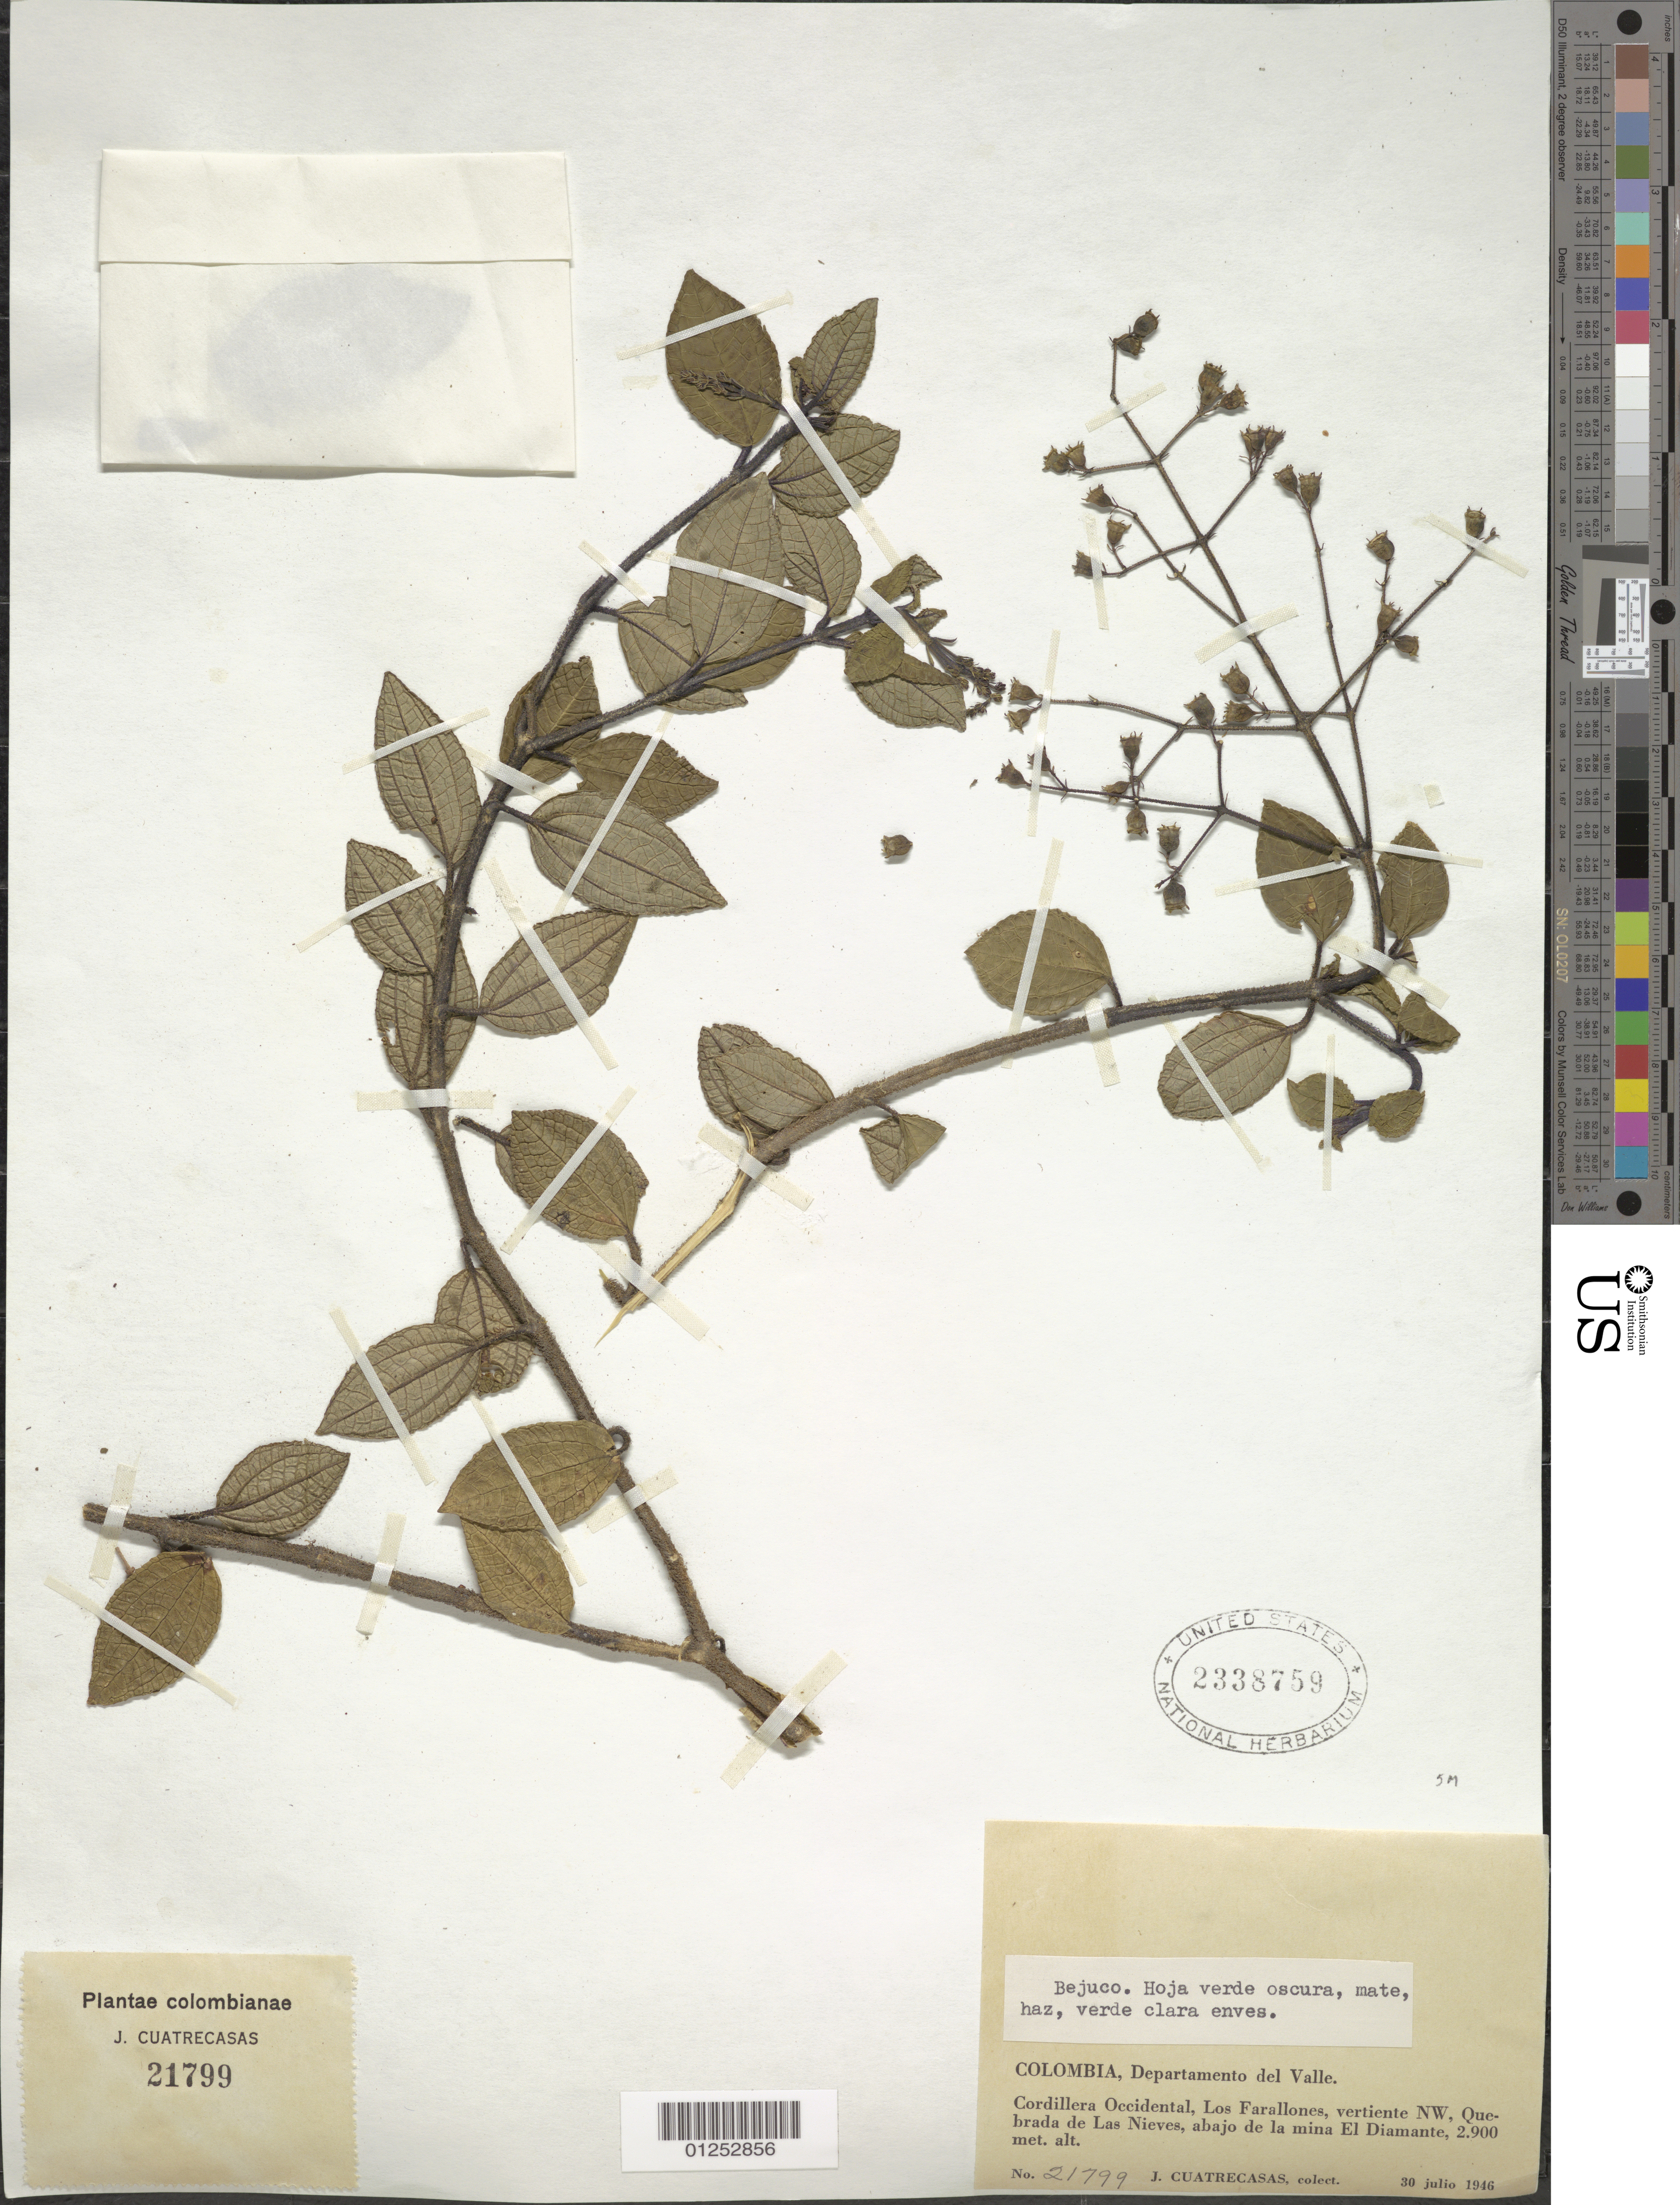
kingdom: Plantae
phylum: Tracheophyta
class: Magnoliopsida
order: Myrtales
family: Melastomataceae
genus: Miconia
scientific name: Miconia sp.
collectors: J. Cuatrecasas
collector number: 21799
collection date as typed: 30 Jul 1946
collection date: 1946-07-30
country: Colombia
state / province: Valle del Cauca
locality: Cordillera Occidental, Los Farallones, Vertiente NW, Quebrada de Las Nieves, Abajo de La Mina el Diamante.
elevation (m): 2900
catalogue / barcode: US 2338759